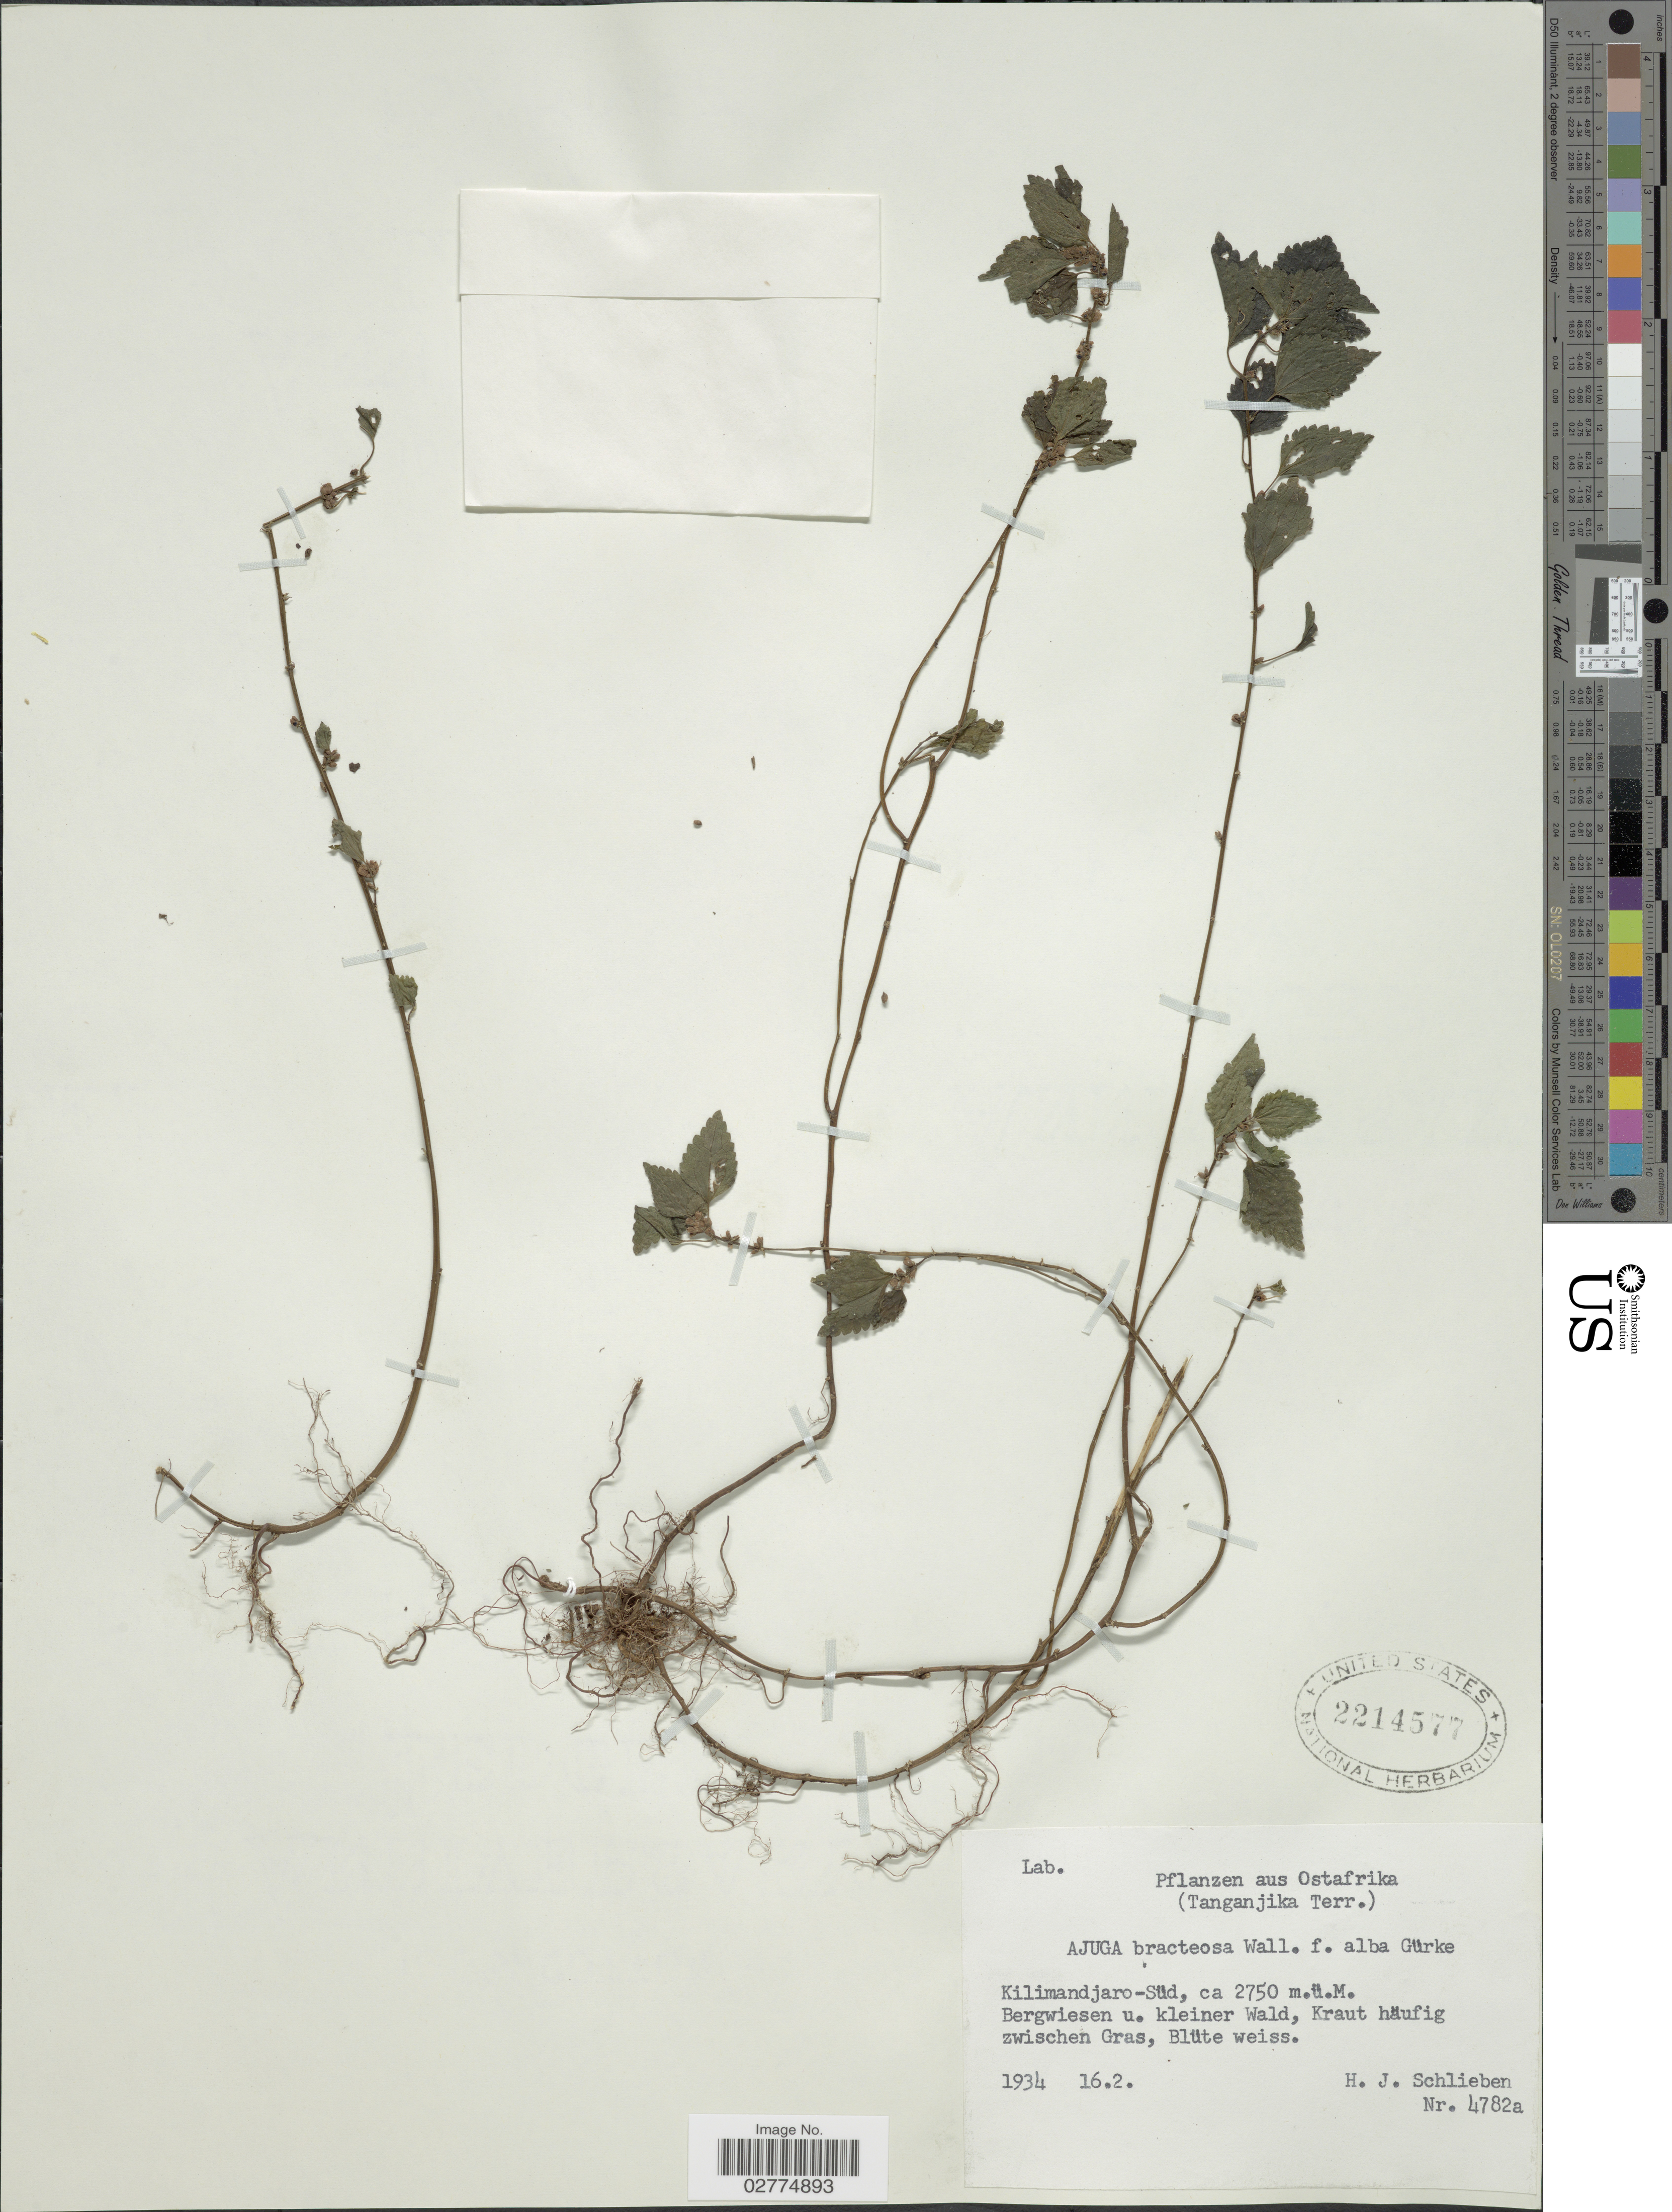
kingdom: Plantae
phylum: Tracheophyta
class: Magnoliopsida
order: Lamiales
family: Lamiaceae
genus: Ajuga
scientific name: Ajuga bracteosa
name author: Wall. ex Benth.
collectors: H. J. Schlieben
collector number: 4782a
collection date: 1934-02-16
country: Tanzania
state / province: Kilimanjaro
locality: Ostafrika, Tanganjika Terr., Kilimandjaro-Süd.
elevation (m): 2750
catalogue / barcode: US 2214577